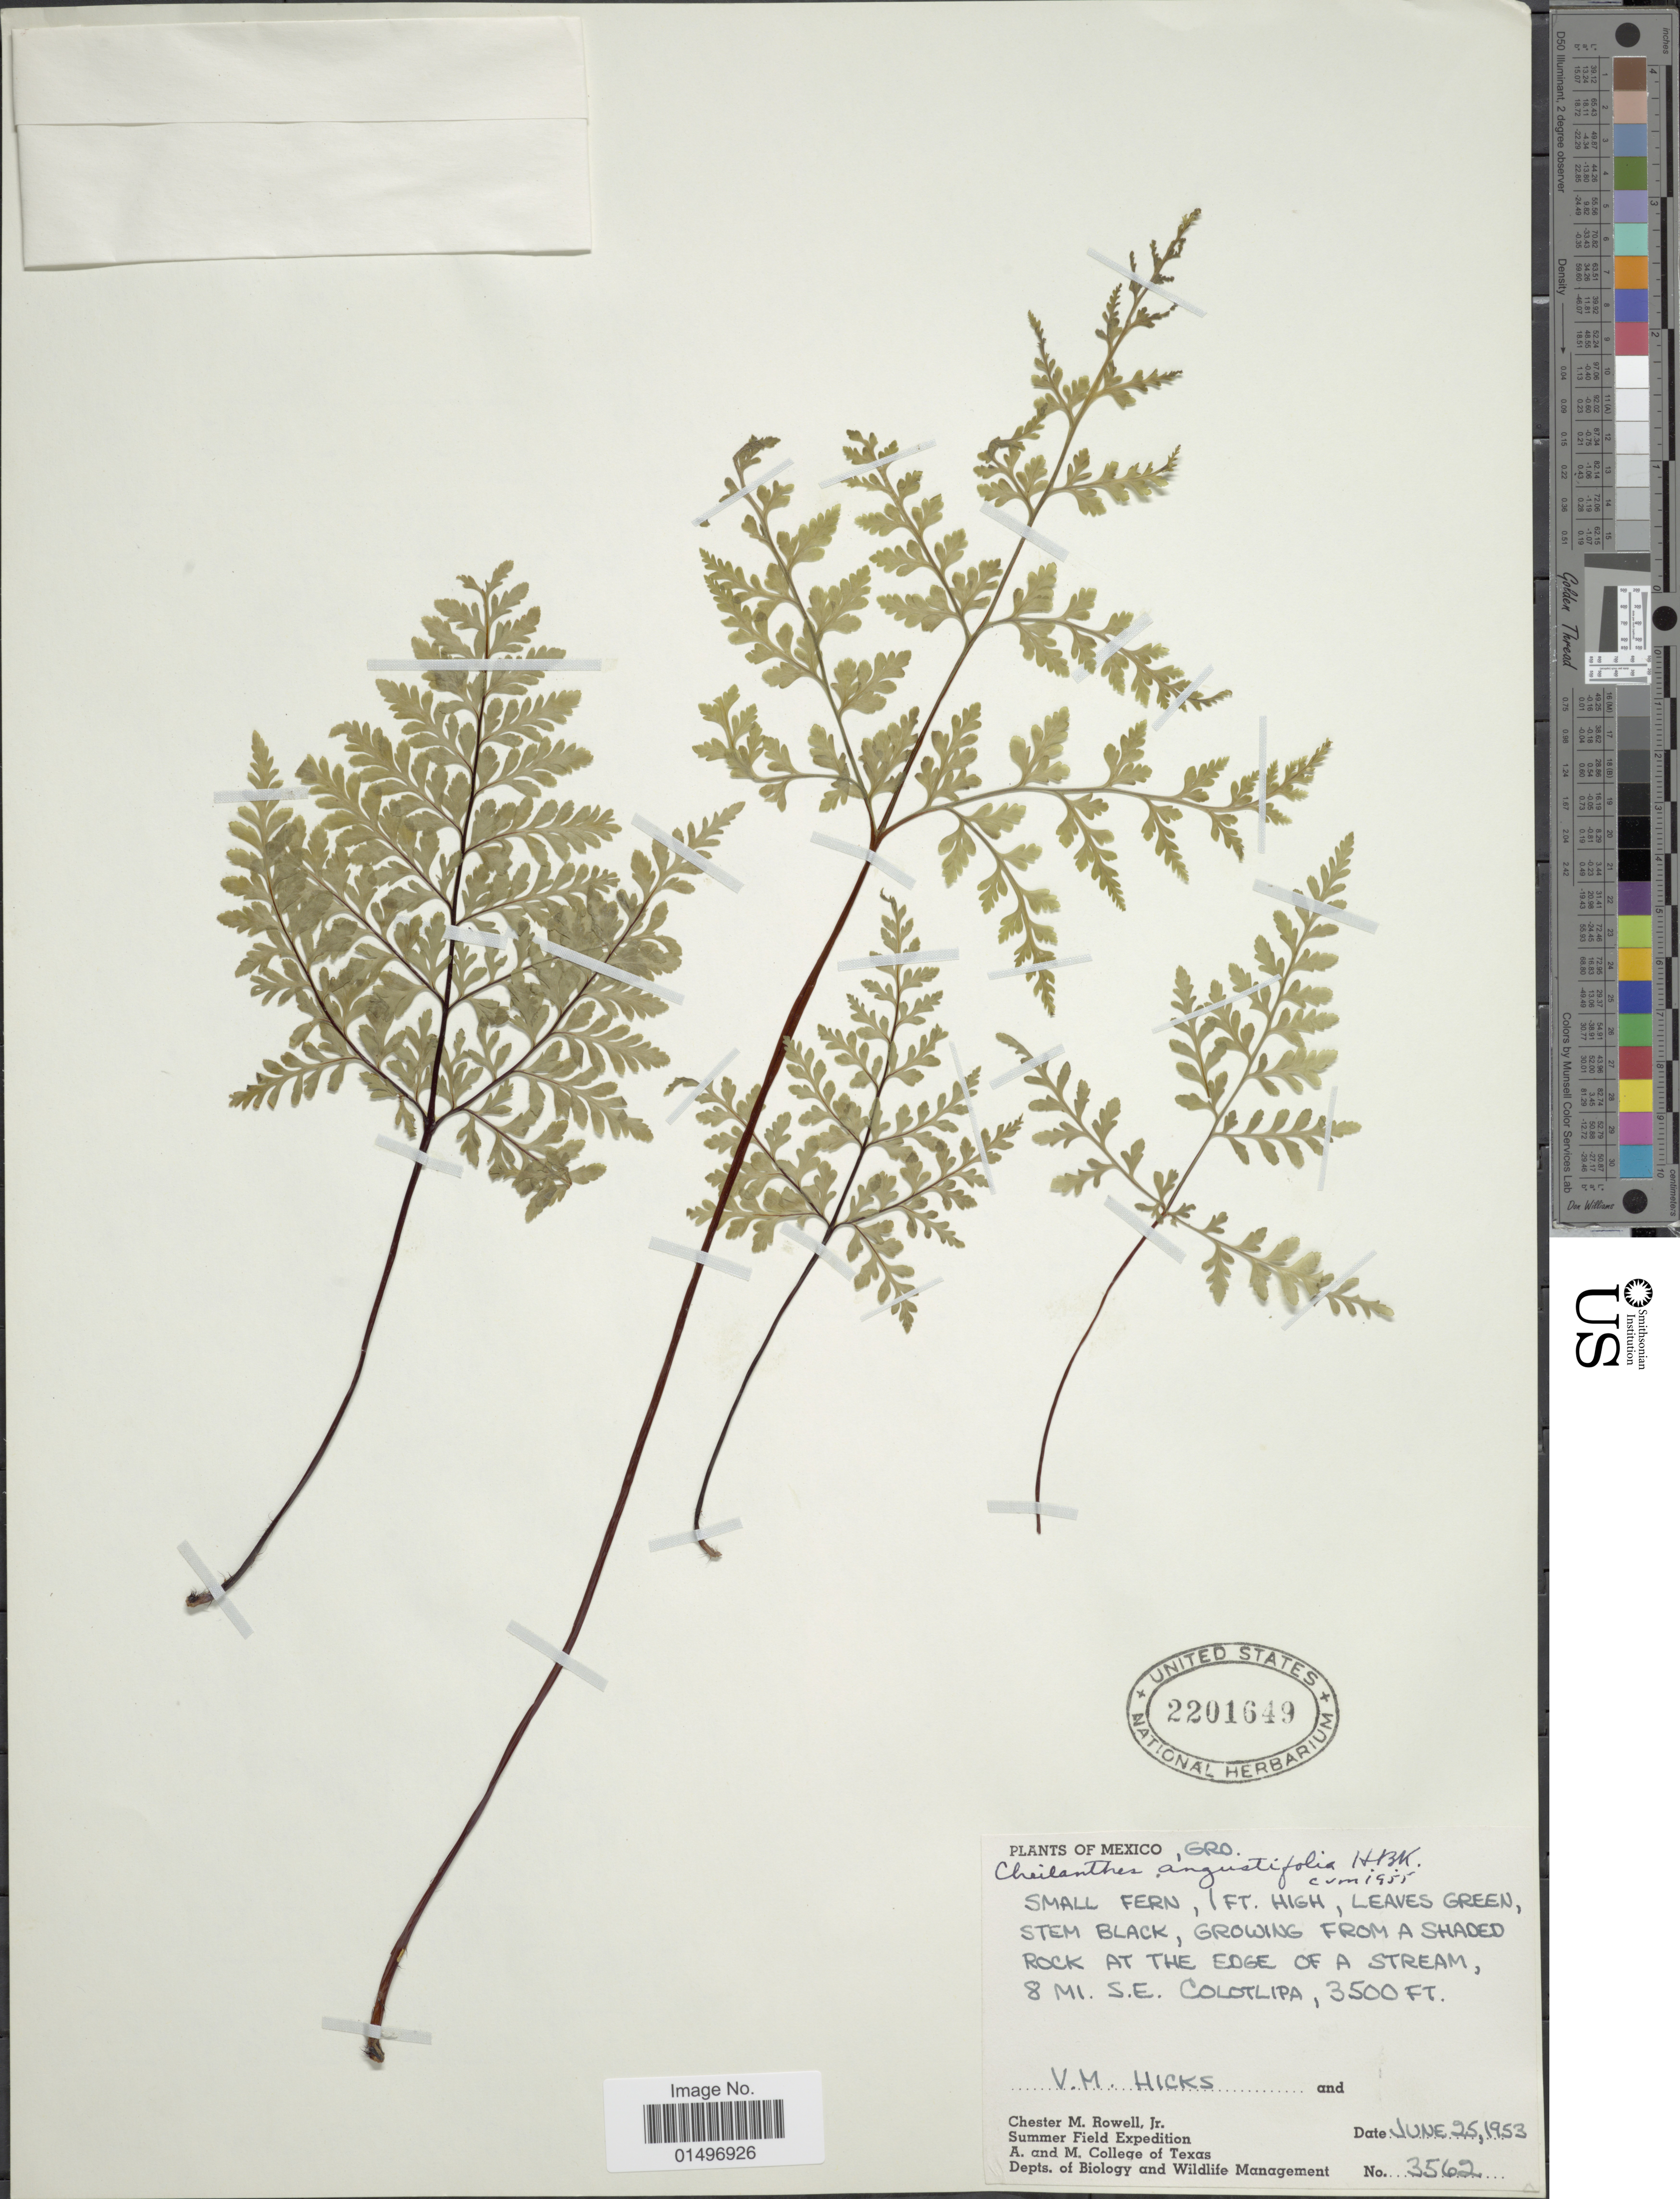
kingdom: Plantae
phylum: Tracheophyta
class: Polypodiopsida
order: Polypodiales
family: Pteridaceae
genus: Gaga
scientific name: Gaga chaerophylla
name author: (Mart. & Ikonn.-Gal.) Fay W. Li & Windham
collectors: V. Hicks & C. M. Rowell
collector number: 3562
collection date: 1953-06-25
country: Mexico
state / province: Guerrero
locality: Mexico, Gro., 8 mi. S.E. Colotlipa.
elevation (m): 1067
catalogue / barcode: US 2201649